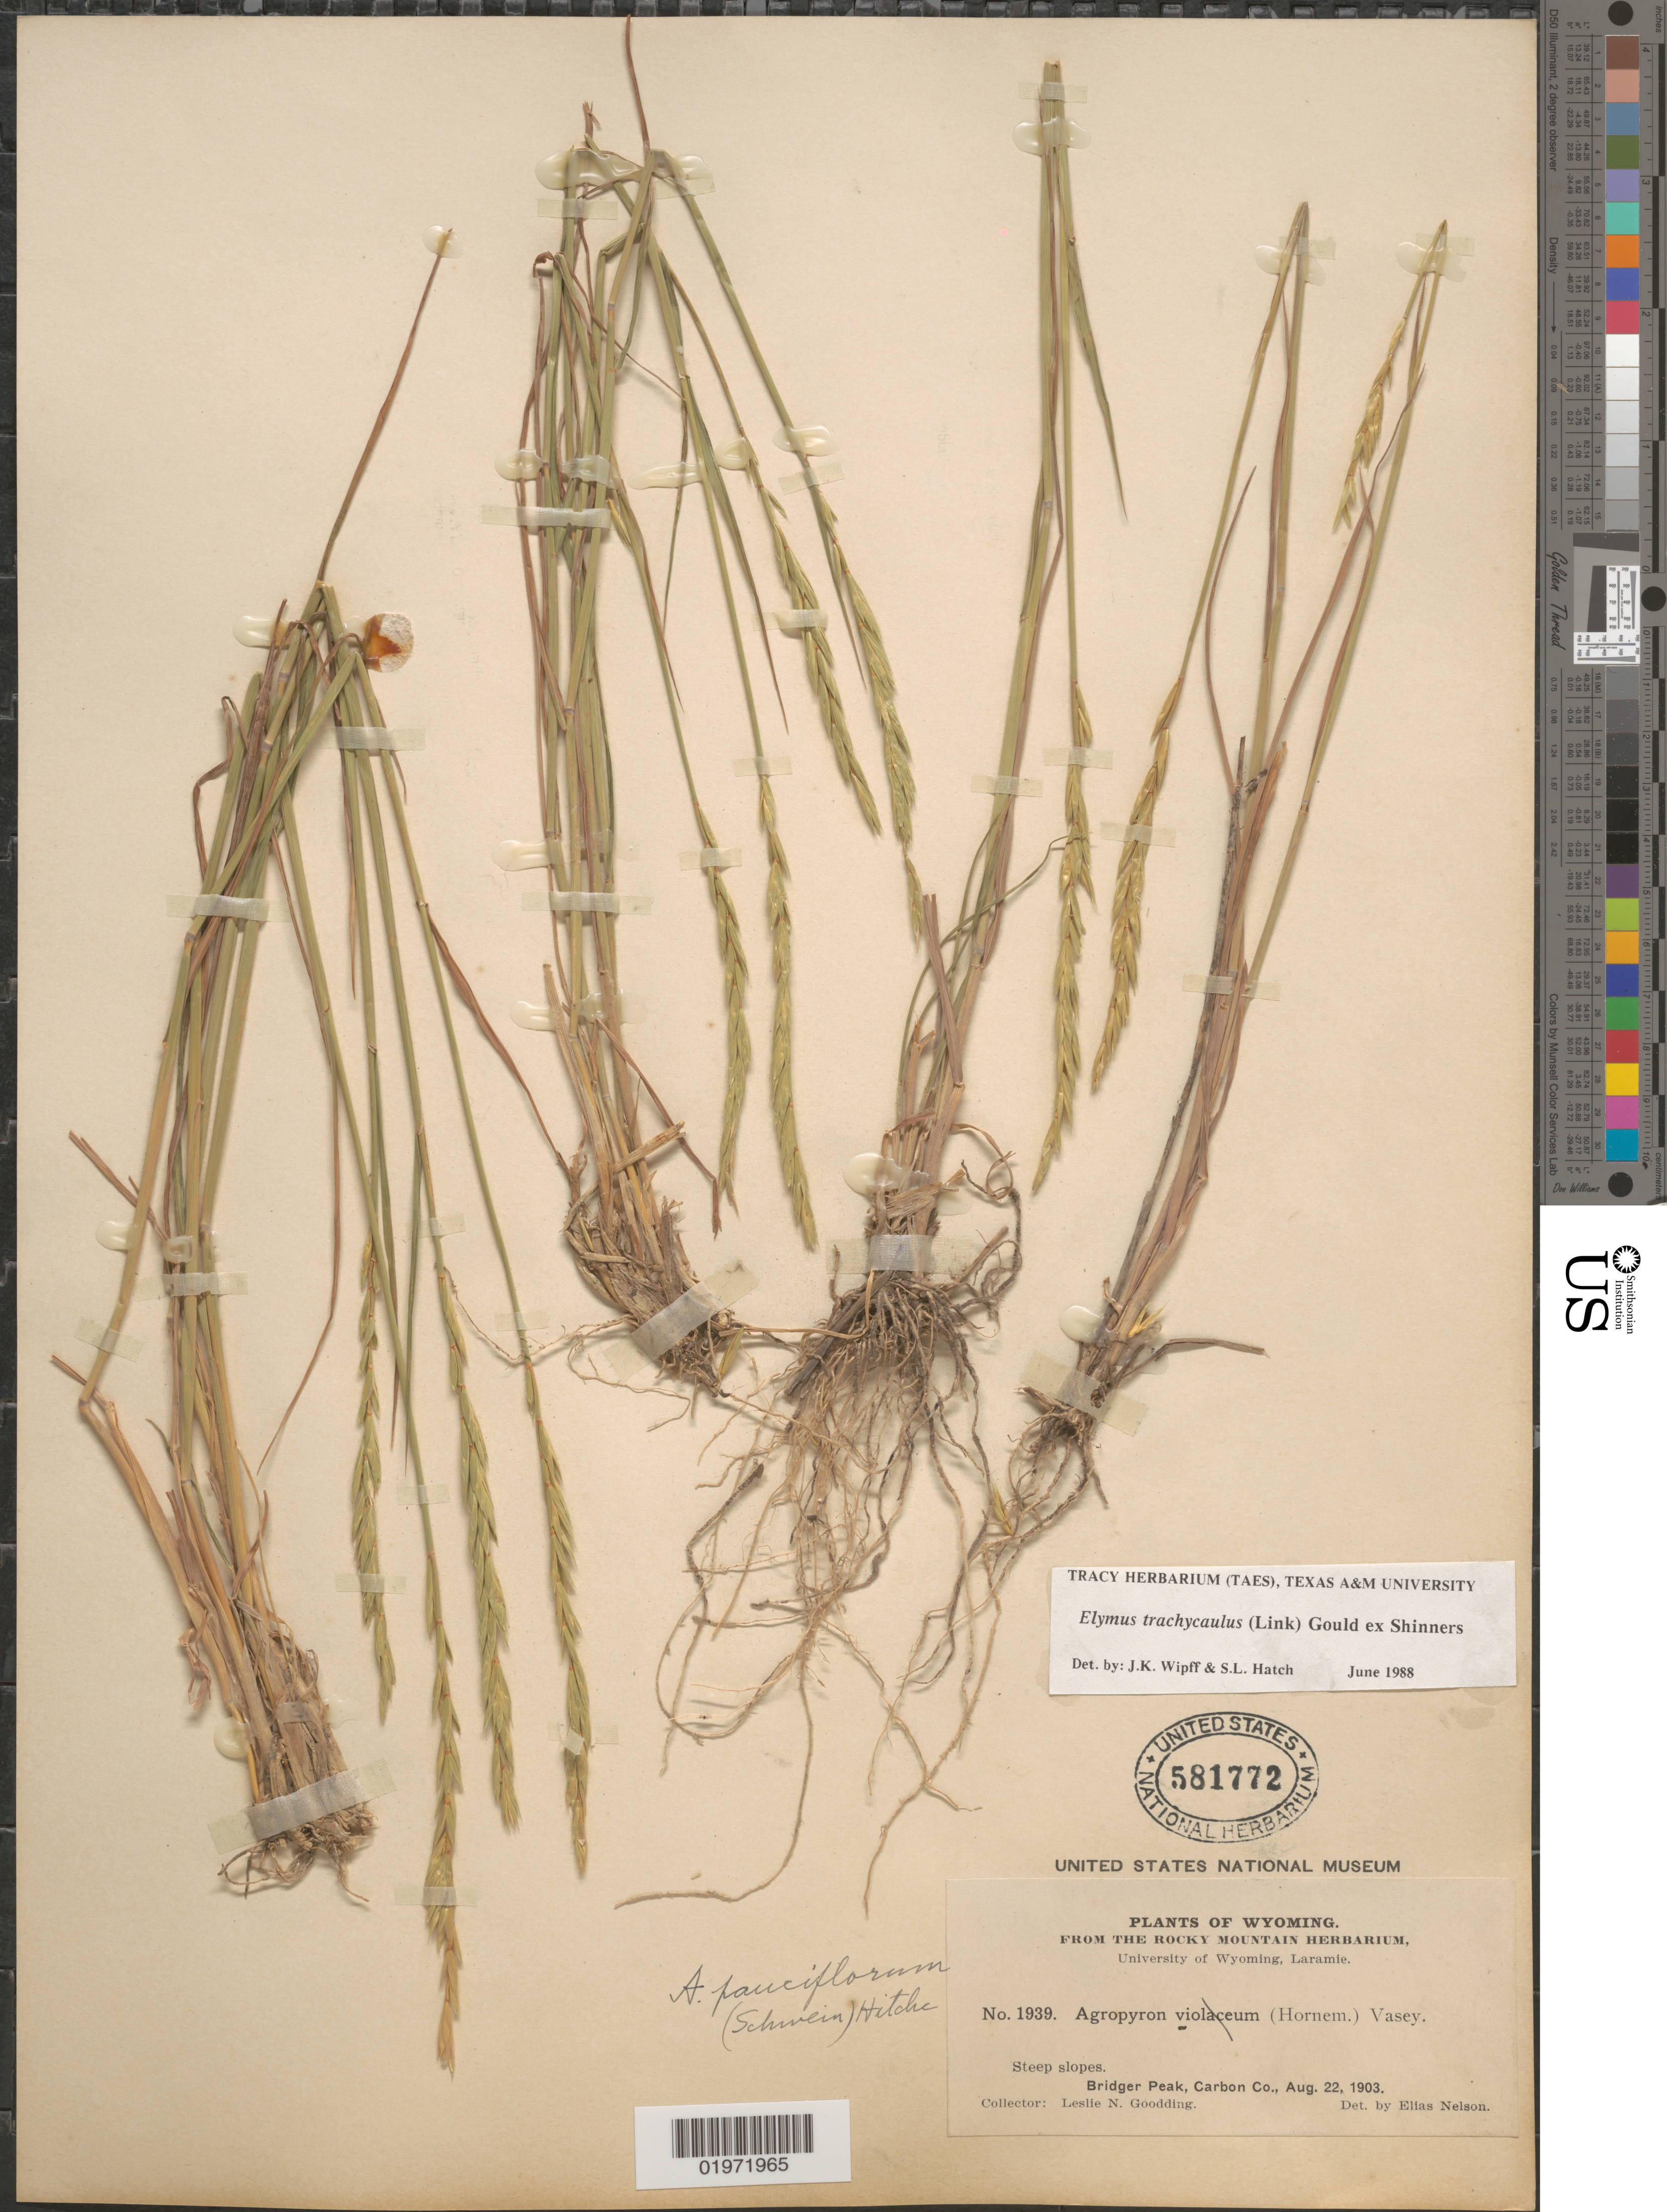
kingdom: Plantae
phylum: Tracheophyta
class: Liliopsida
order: Poales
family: Poaceae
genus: Elymus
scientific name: Elymus trachycaulus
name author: (Link) Gould ex Shinners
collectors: L. N. Goodding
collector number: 1939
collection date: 1903-08-22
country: United States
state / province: Wyoming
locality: Steep slopes. Bridger Peak, Carbon Co.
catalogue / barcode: US 581772